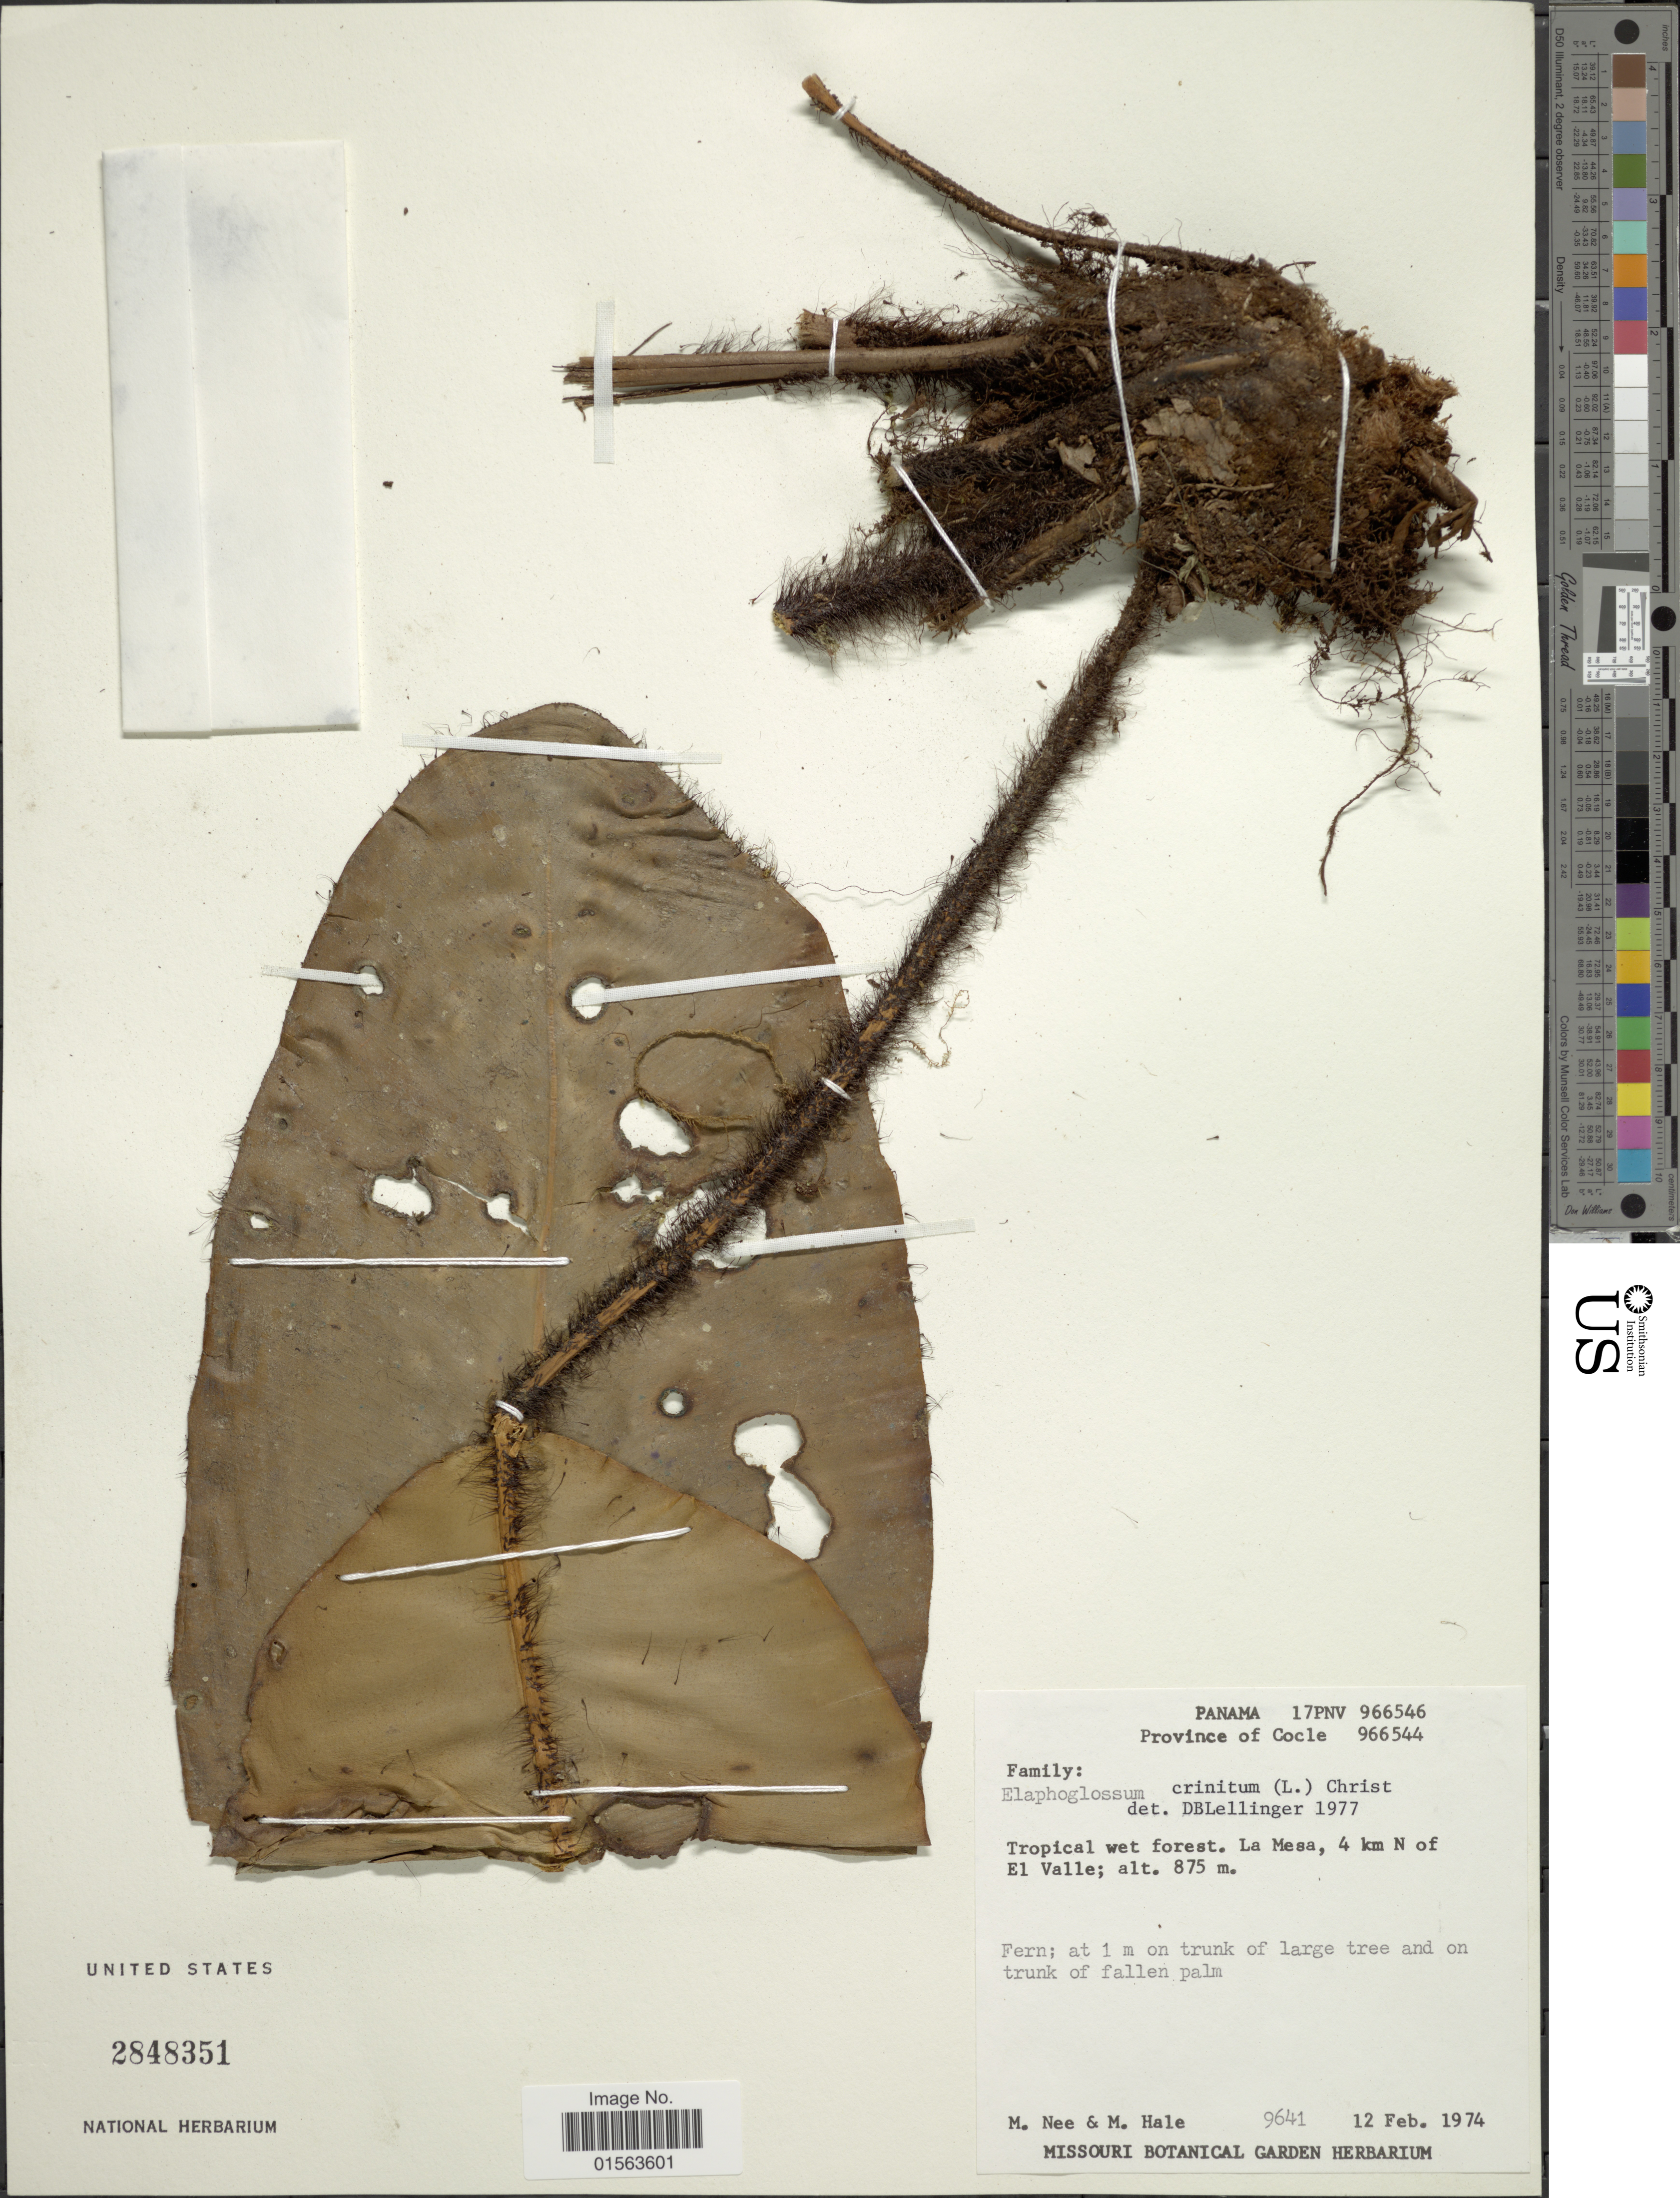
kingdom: Plantae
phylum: Tracheophyta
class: Polypodiopsida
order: Polypodiales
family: Dryopteridaceae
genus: Elaphoglossum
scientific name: Elaphoglossum crinitum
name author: (L.) Christ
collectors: M. Nee & M. Hale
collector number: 9641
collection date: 1974-02-12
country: Panama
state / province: Coclé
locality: Province of Cocle, La Mesa, 4 km N of El Valle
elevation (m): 875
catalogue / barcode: US 2848351